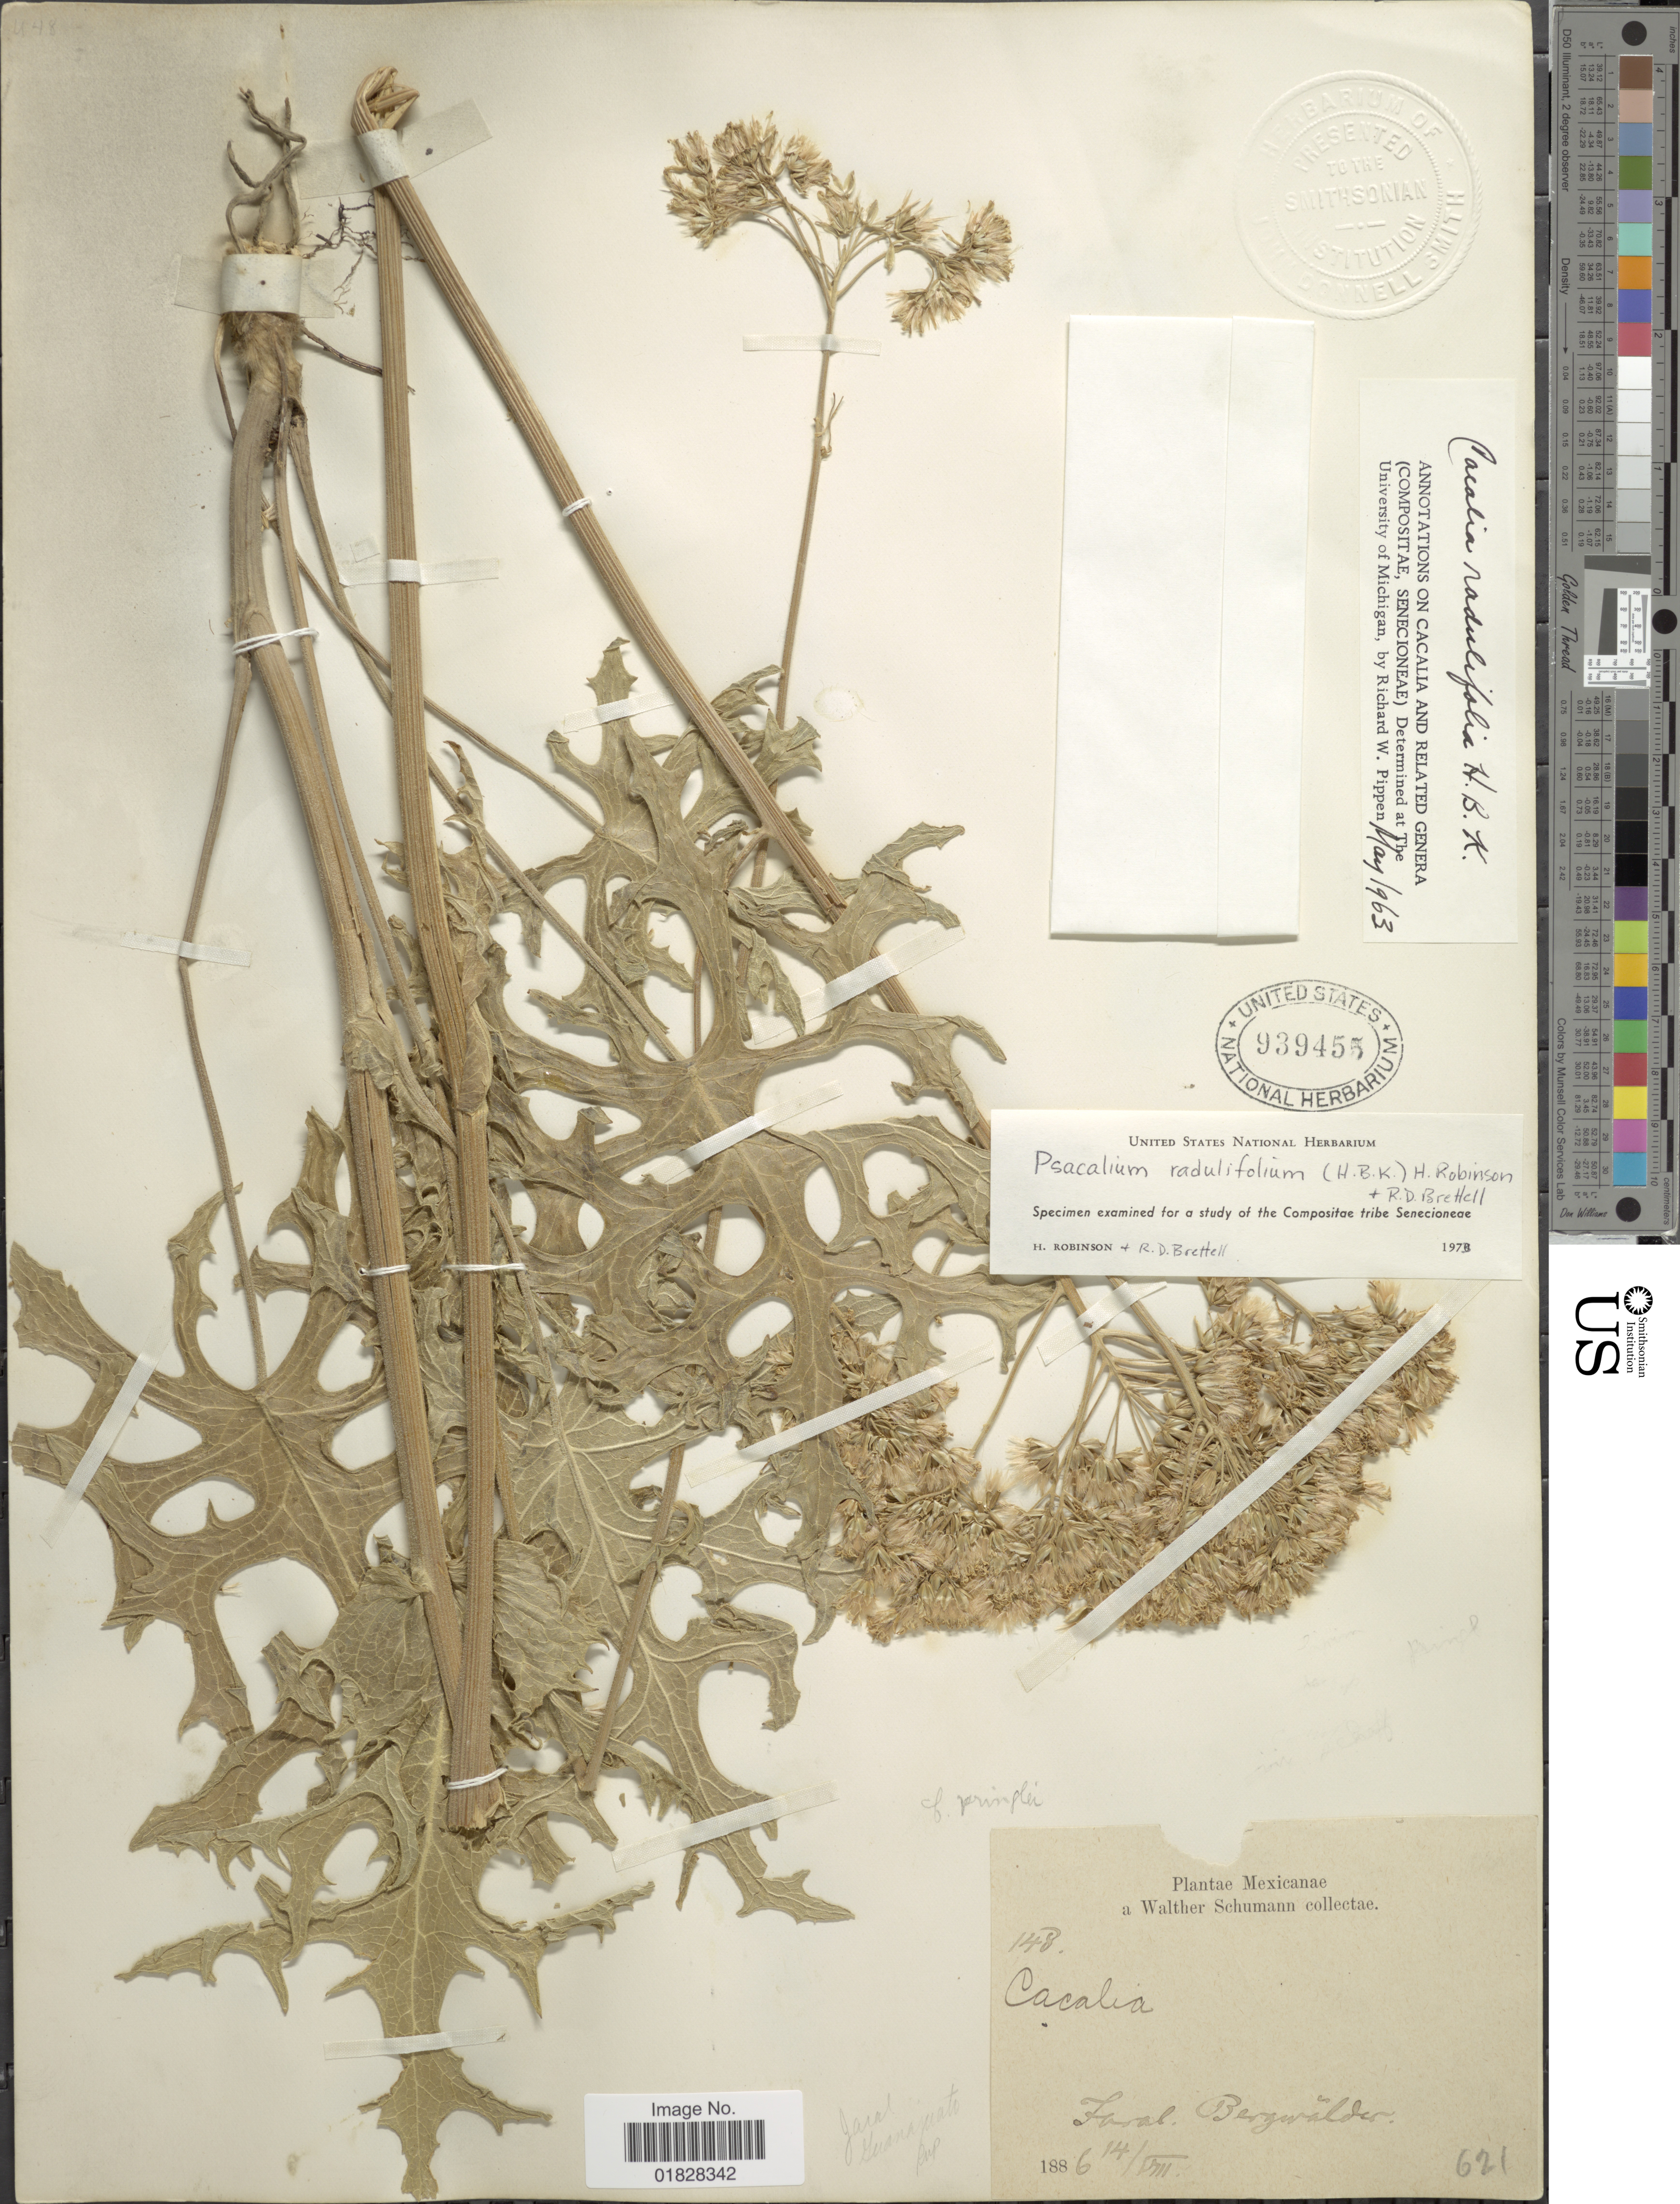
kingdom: Plantae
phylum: Tracheophyta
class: Magnoliopsida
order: Asterales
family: Asteraceae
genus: Psacalium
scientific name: Psacalium radulifolium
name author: (Kunth) H. Rob. & Brettell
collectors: W. Schumann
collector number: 148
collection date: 1886-08-14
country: Mexico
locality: Faral, Bergwälder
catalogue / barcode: US 939455